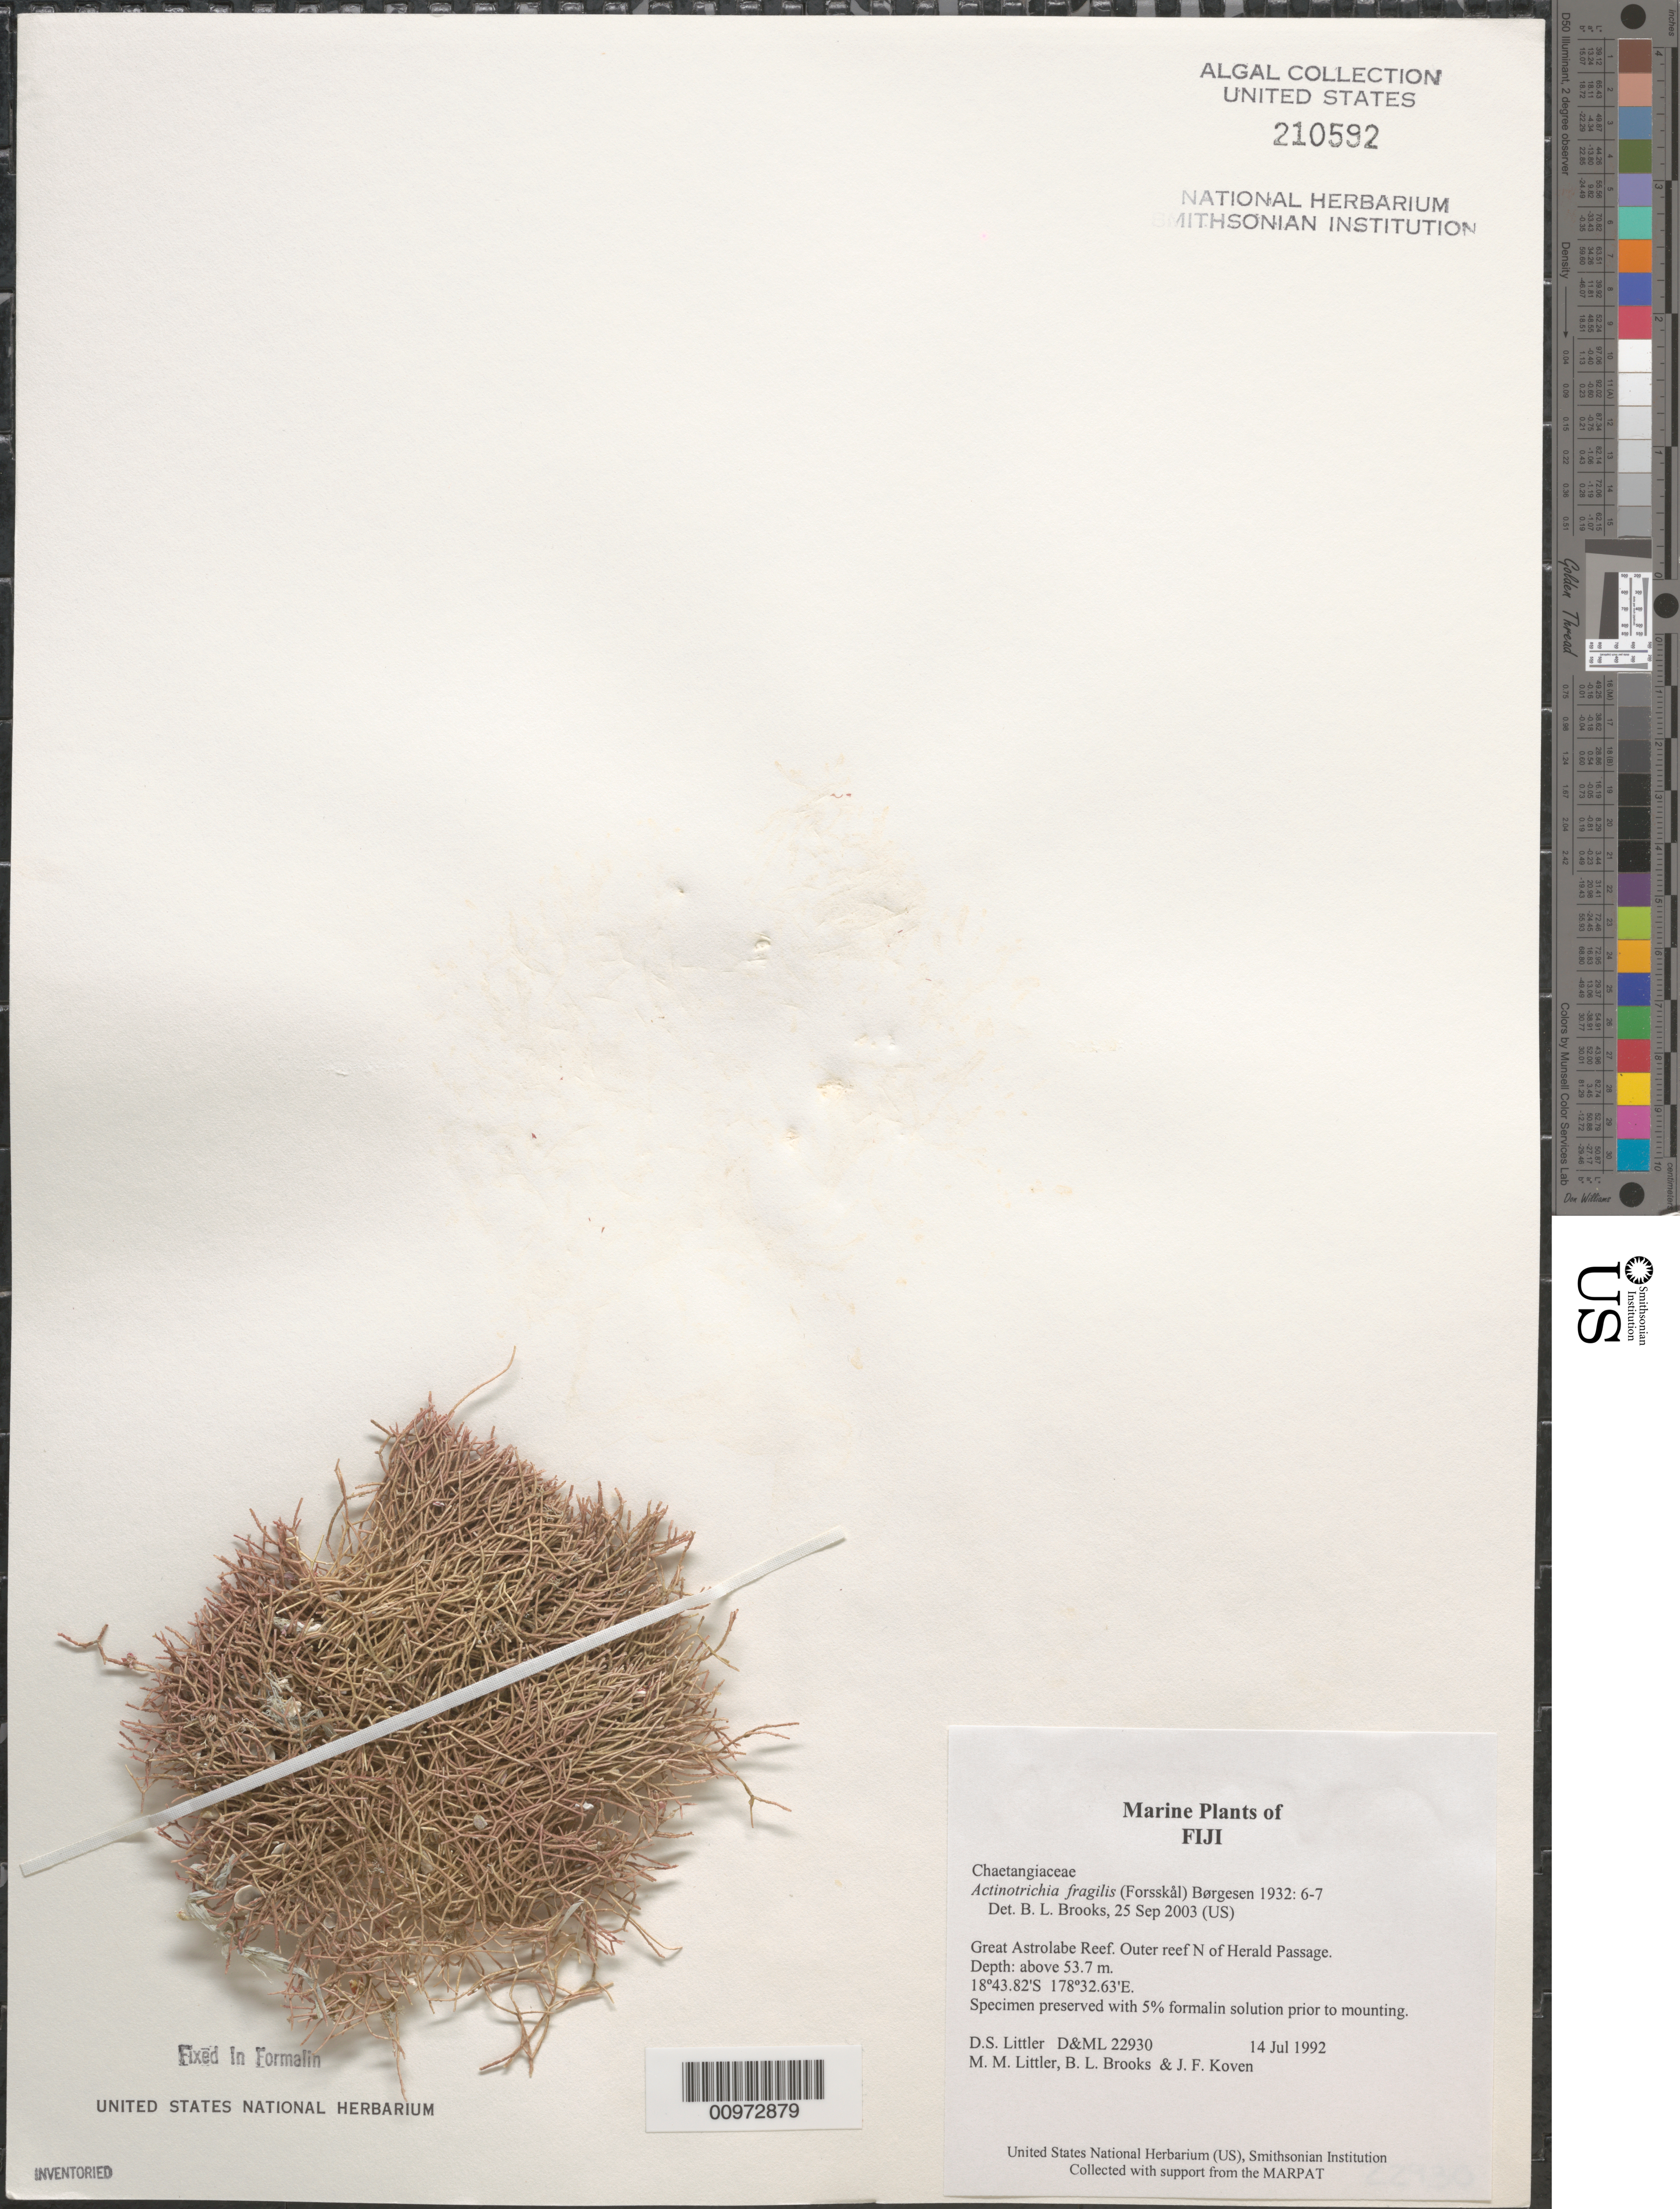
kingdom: Plantae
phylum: Rhodophyta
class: Florideophyceae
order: Nemaliales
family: Galaxauraceae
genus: Actinotrichia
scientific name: Actinotrichia fragilis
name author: (Forssk.) Børgesen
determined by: Brooks, B. L., (BOT), Smithsonian Institution - National Museum of Natural History (UNITED STATES)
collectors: D. S. Littler, M. M. Littler, B. Brooks & J. Koven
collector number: D&ML 22930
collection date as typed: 14 Jul 1992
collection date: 1992-07-14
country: Fiji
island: Great Astrolabe Reef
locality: Great Astrolabe Reef, outer reef north of Herald Passage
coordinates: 18 43.82'S, 178 32.63'E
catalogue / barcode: US 210592